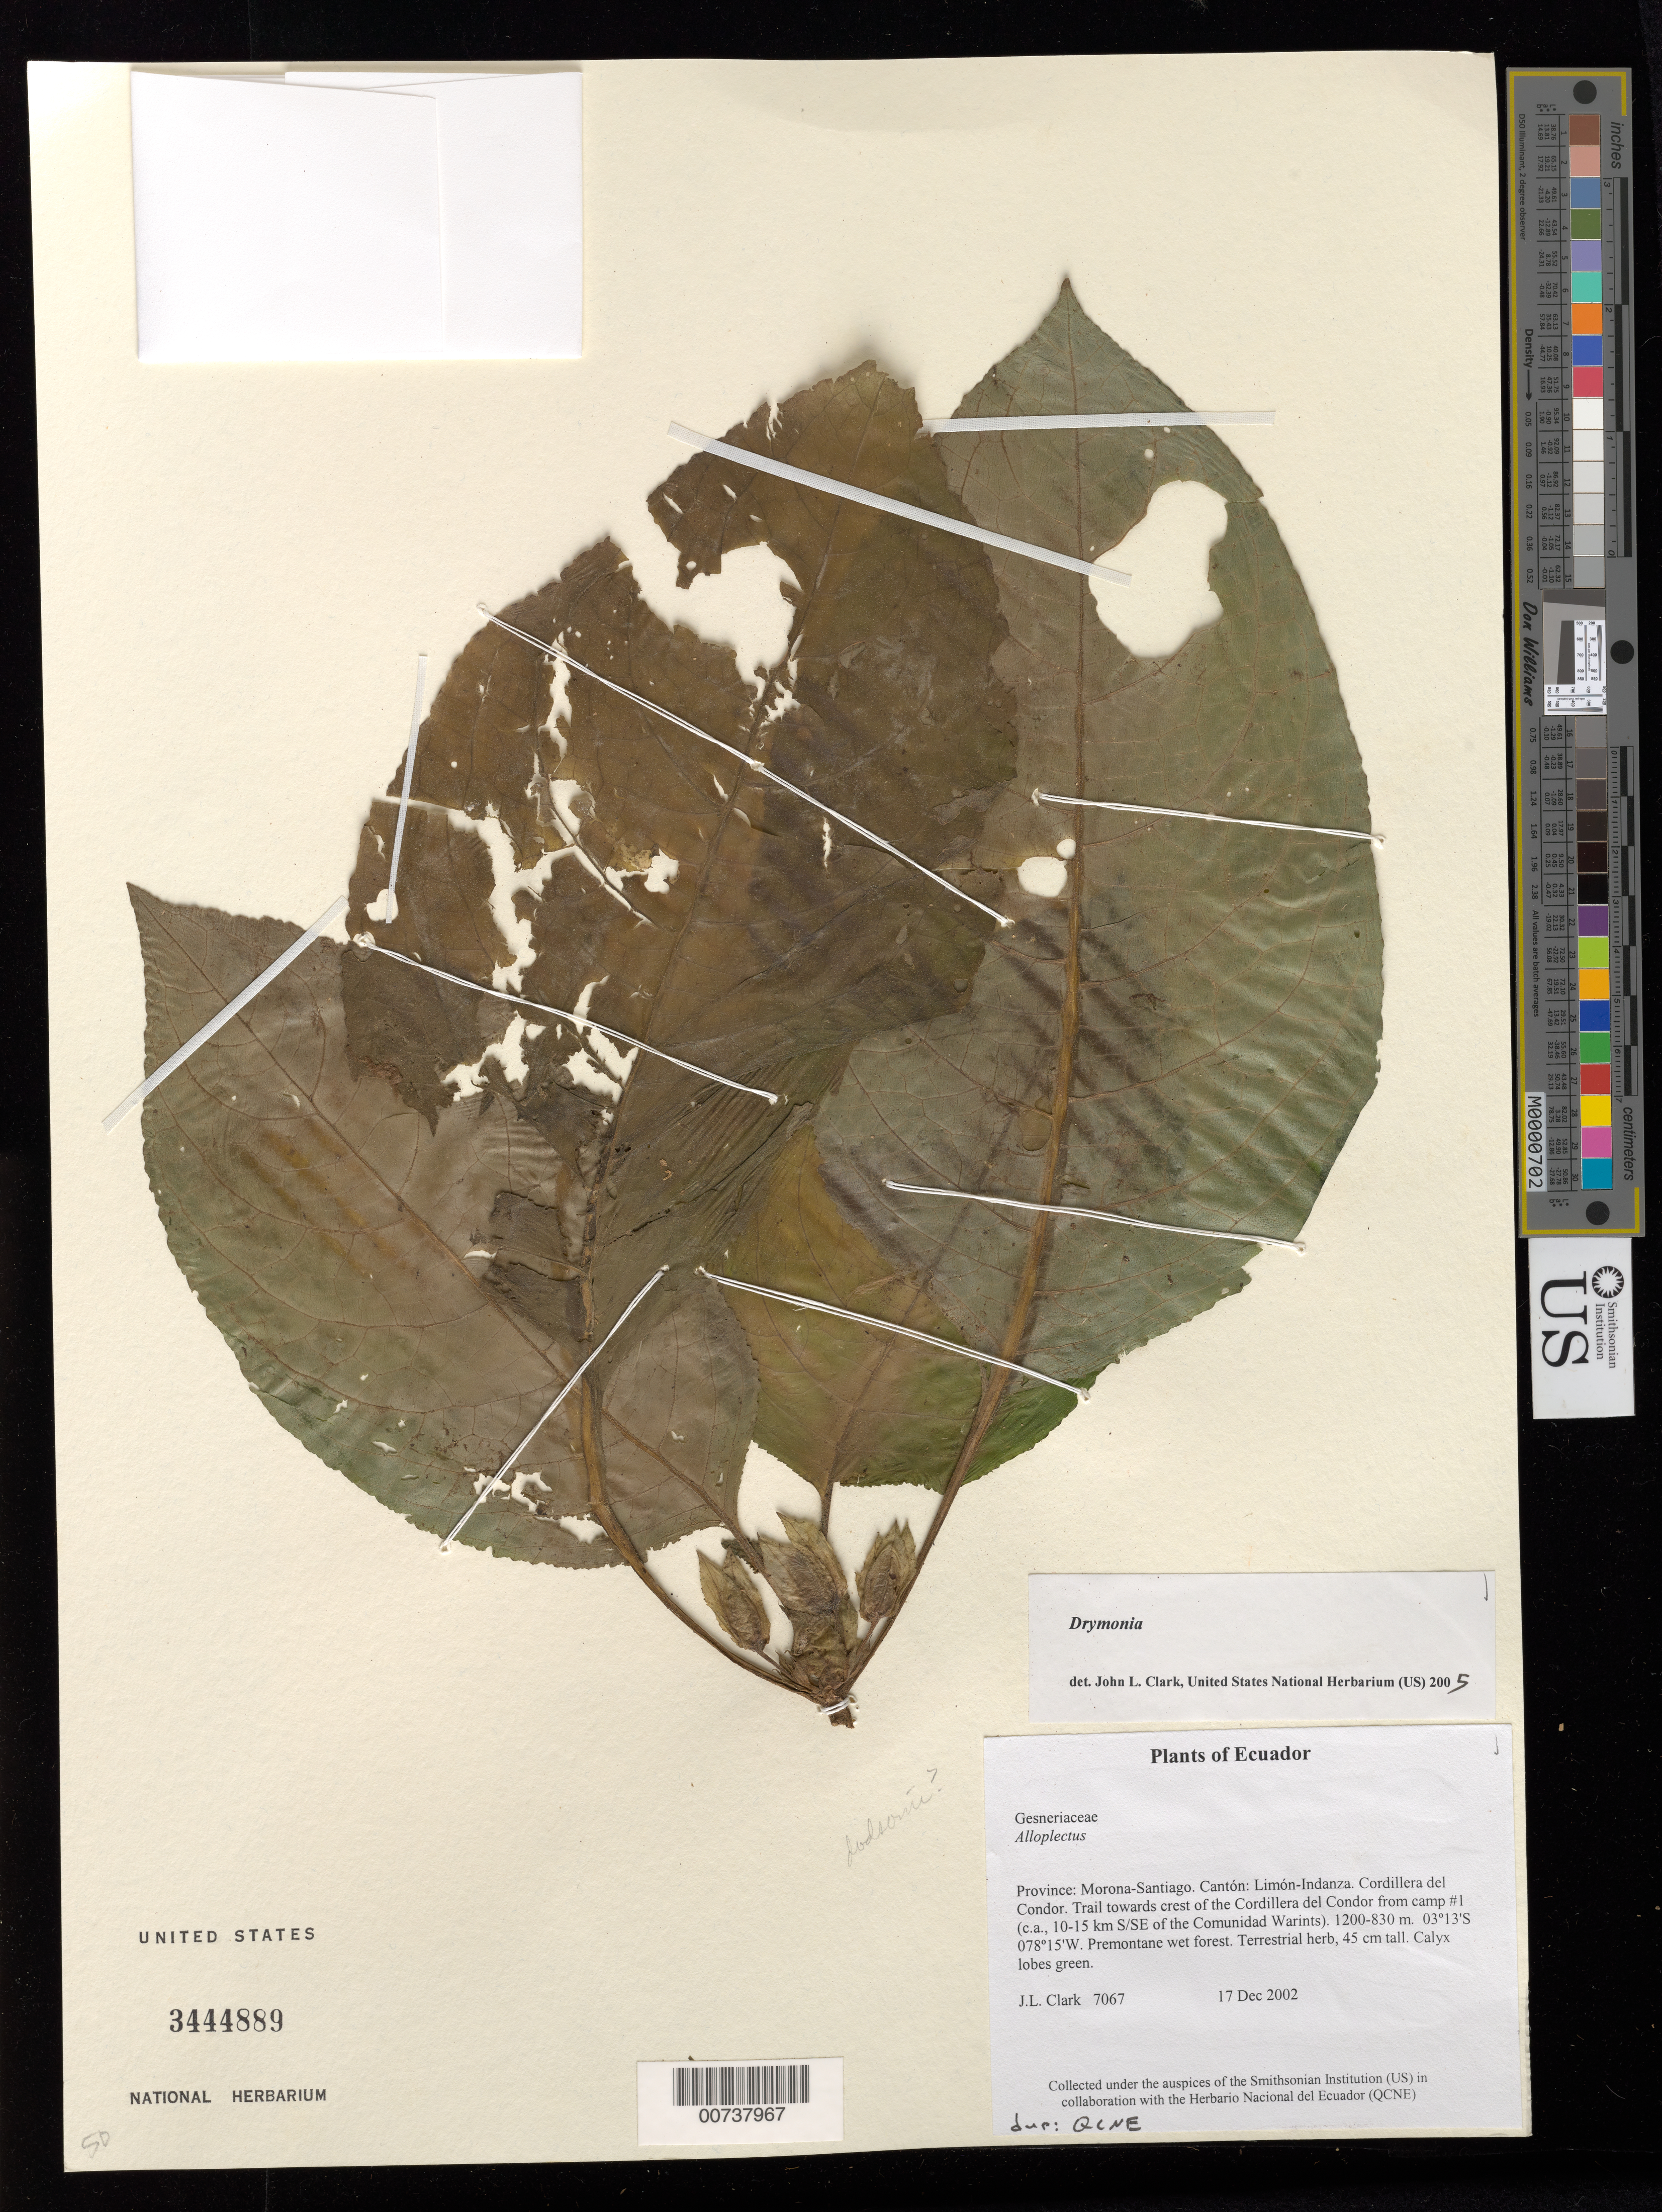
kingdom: Plantae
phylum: Tracheophyta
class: Magnoliopsida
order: Lamiales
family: Gesneriaceae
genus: Drymonia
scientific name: Drymonia sp.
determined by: Clark, J. L., (SEL), The Marie Selby Botanical Garden (UNITED STATES)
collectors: J. L. Clark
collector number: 7067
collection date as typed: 17 Dec 2002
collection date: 2002-12-17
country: Ecuador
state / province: Morona-Santiago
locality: Limón-Indanza. Cordillera del Condor. Trail towards crest of the Cordillera del Condor from camp #1 (c.a., 10-15 km S/SE of the Comunidad Warints).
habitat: Premontane wet forest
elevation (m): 1200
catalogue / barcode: US 3444889